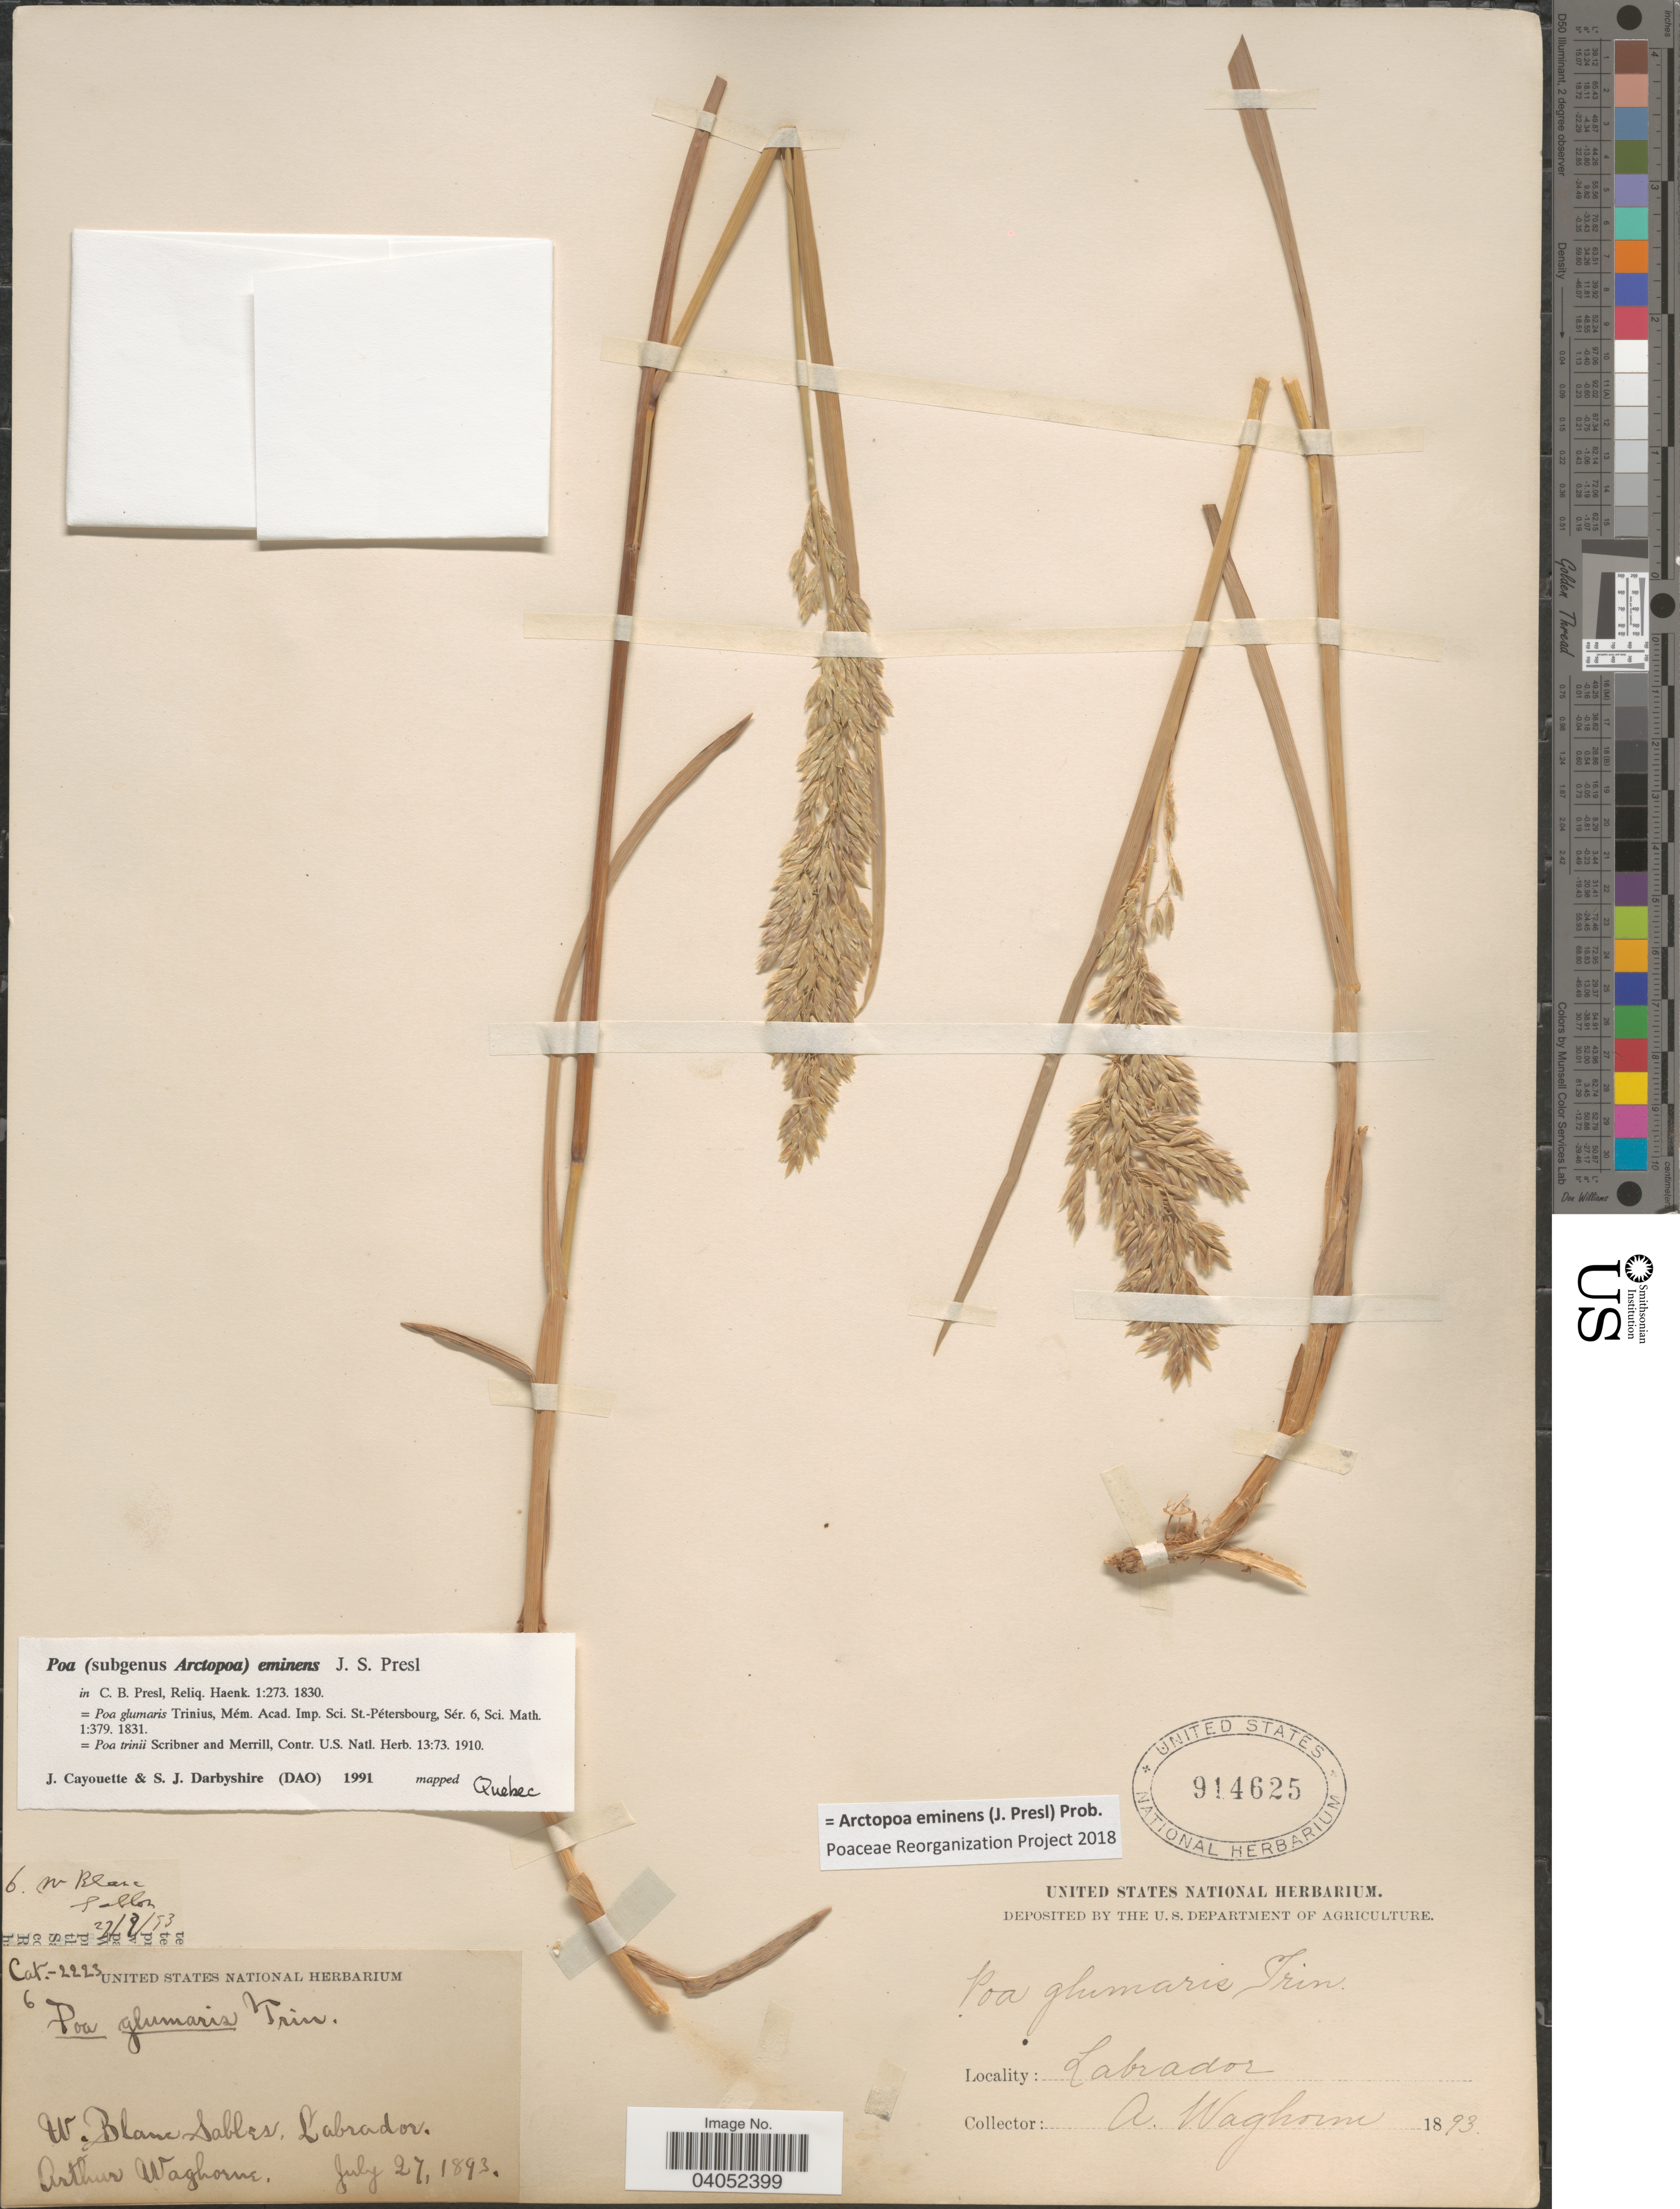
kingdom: Plantae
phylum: Tracheophyta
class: Liliopsida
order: Poales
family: Poaceae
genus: Arctopoa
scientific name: Arctopoa eminens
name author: (J. Presl) Prob.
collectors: A. Waghorne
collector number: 6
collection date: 1893-07-27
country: Canada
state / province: Newfoundland and Labrador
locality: W. Blanc Sables, Labrador.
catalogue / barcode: US 914625